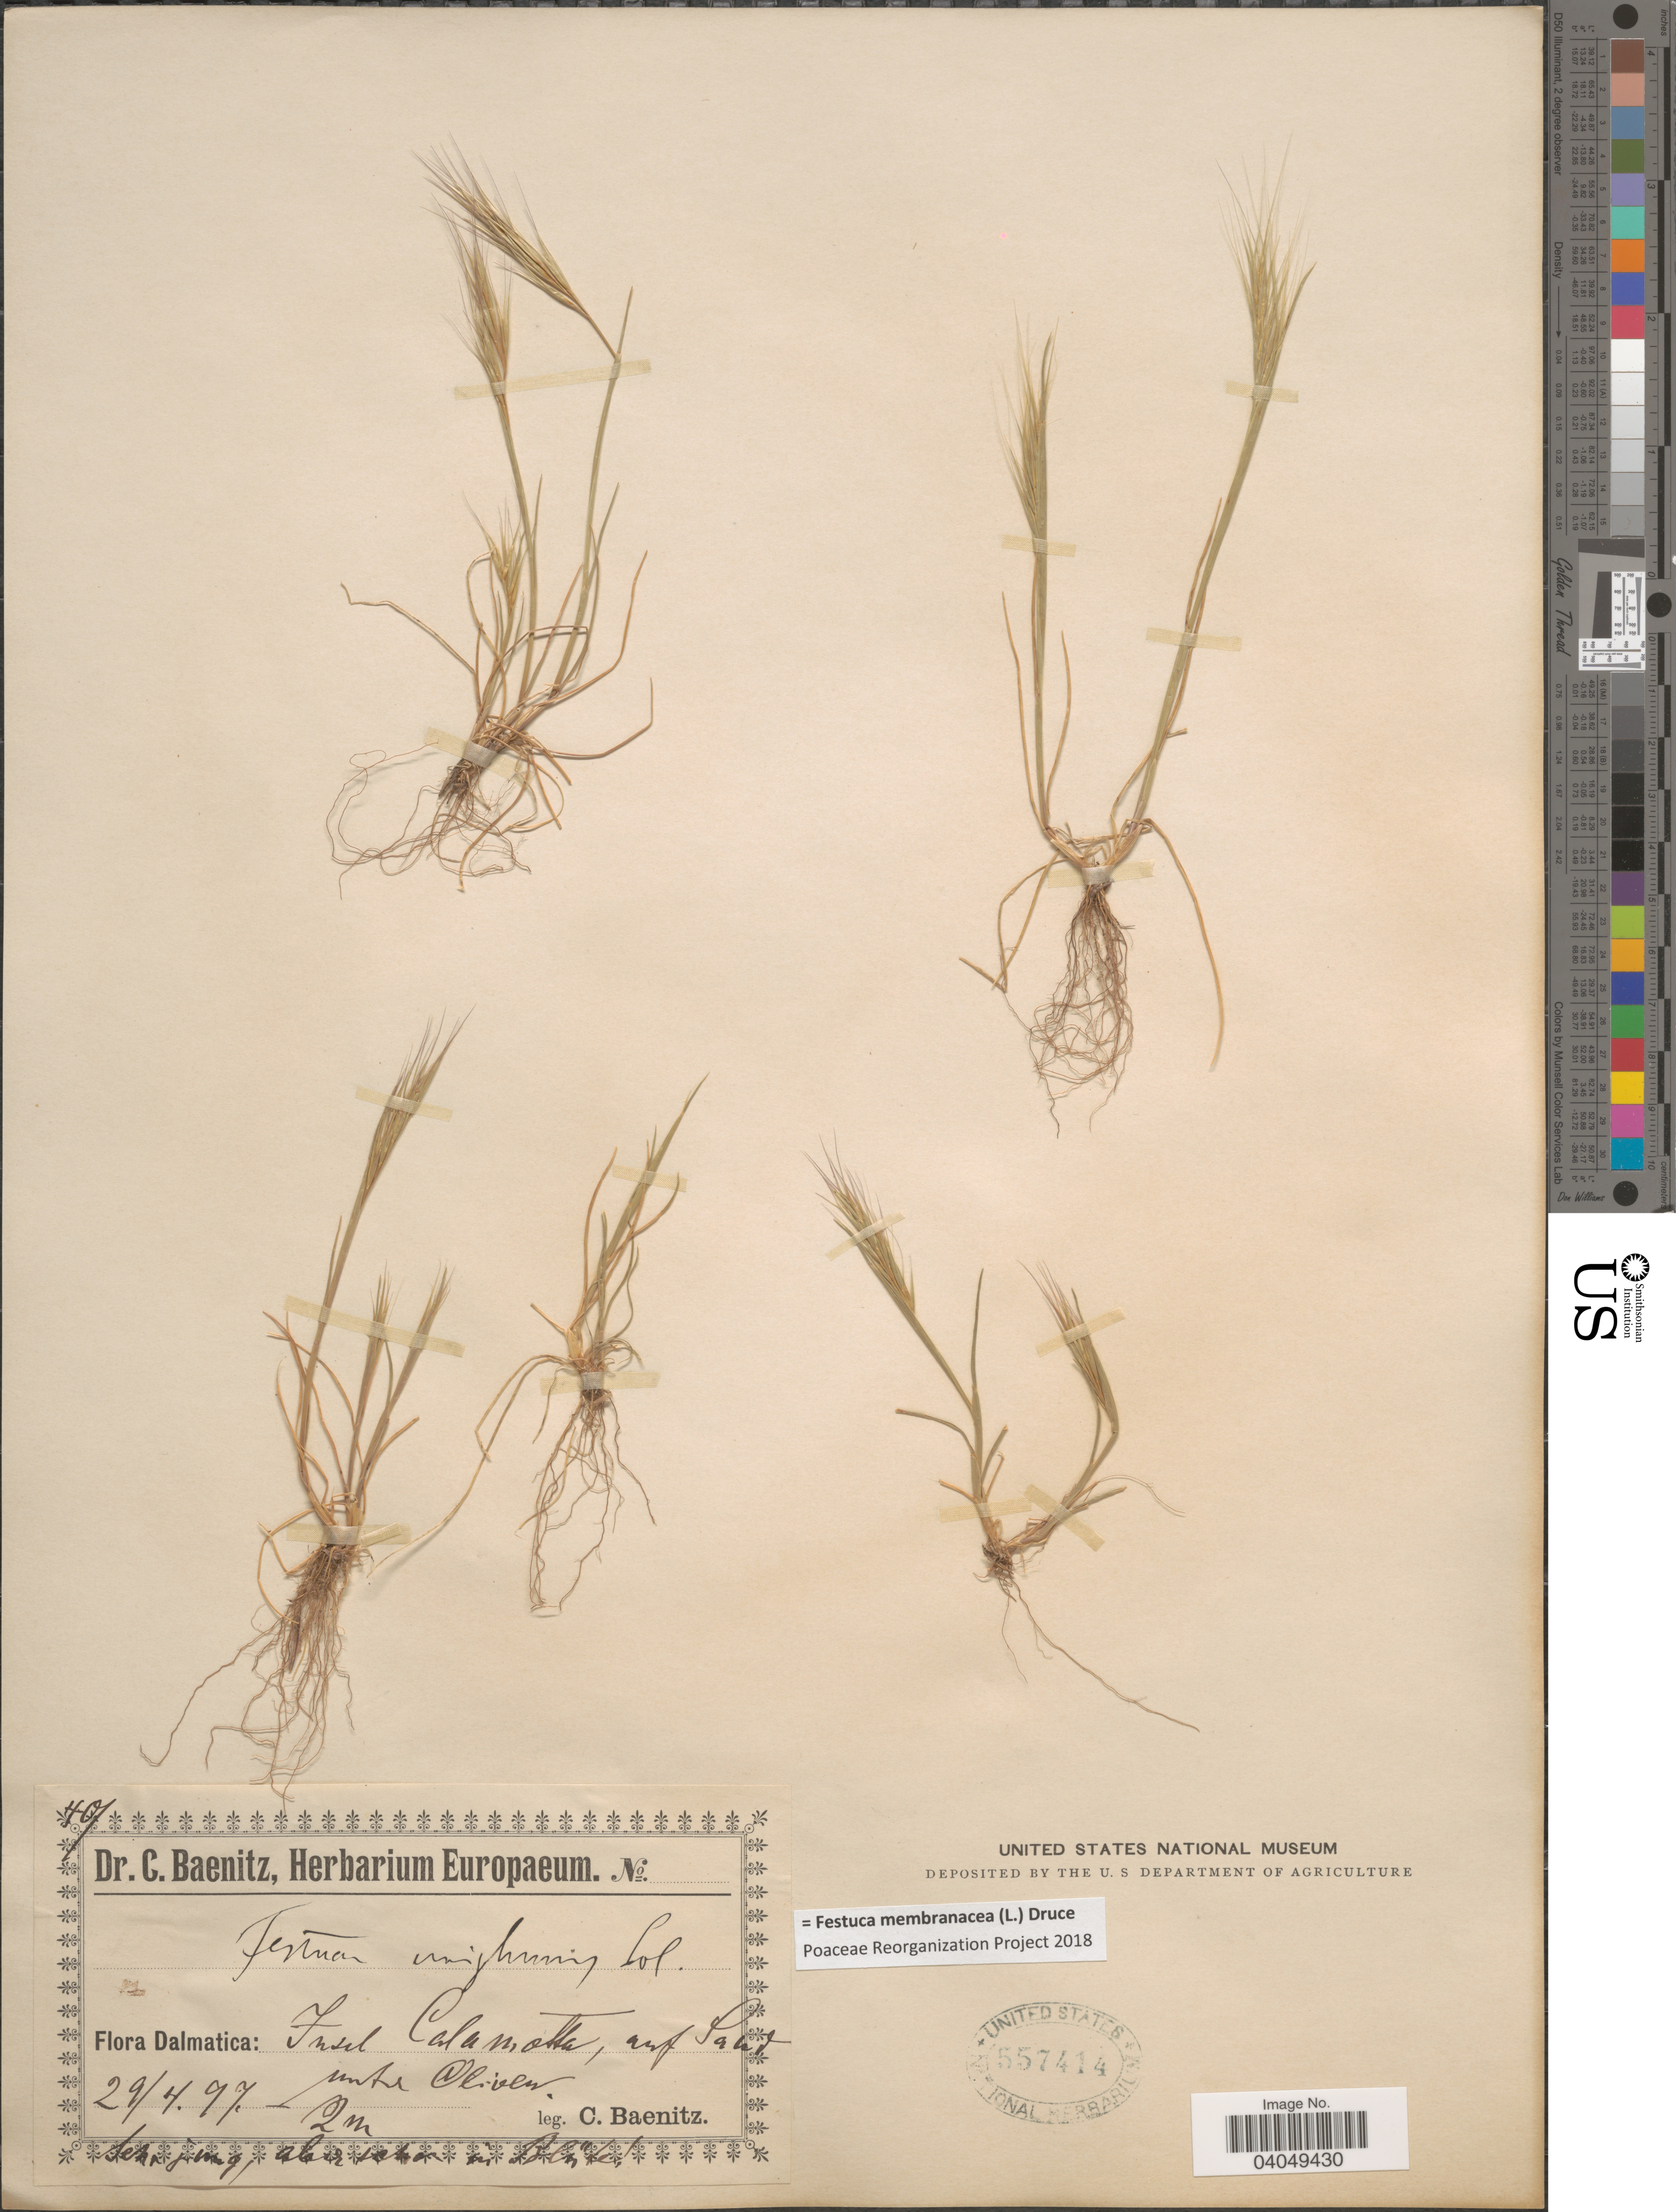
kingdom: Plantae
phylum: Tracheophyta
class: Liliopsida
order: Poales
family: Poaceae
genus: Festuca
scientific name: Festuca membranacea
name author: Kit.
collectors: C. G. Baenitz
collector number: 407*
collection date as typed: Transcribed d/m/y: 29/4/97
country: Croatia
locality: Dalmatica: Insel Calamotta, auf Sand unter Oliven.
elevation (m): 2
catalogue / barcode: US 557414